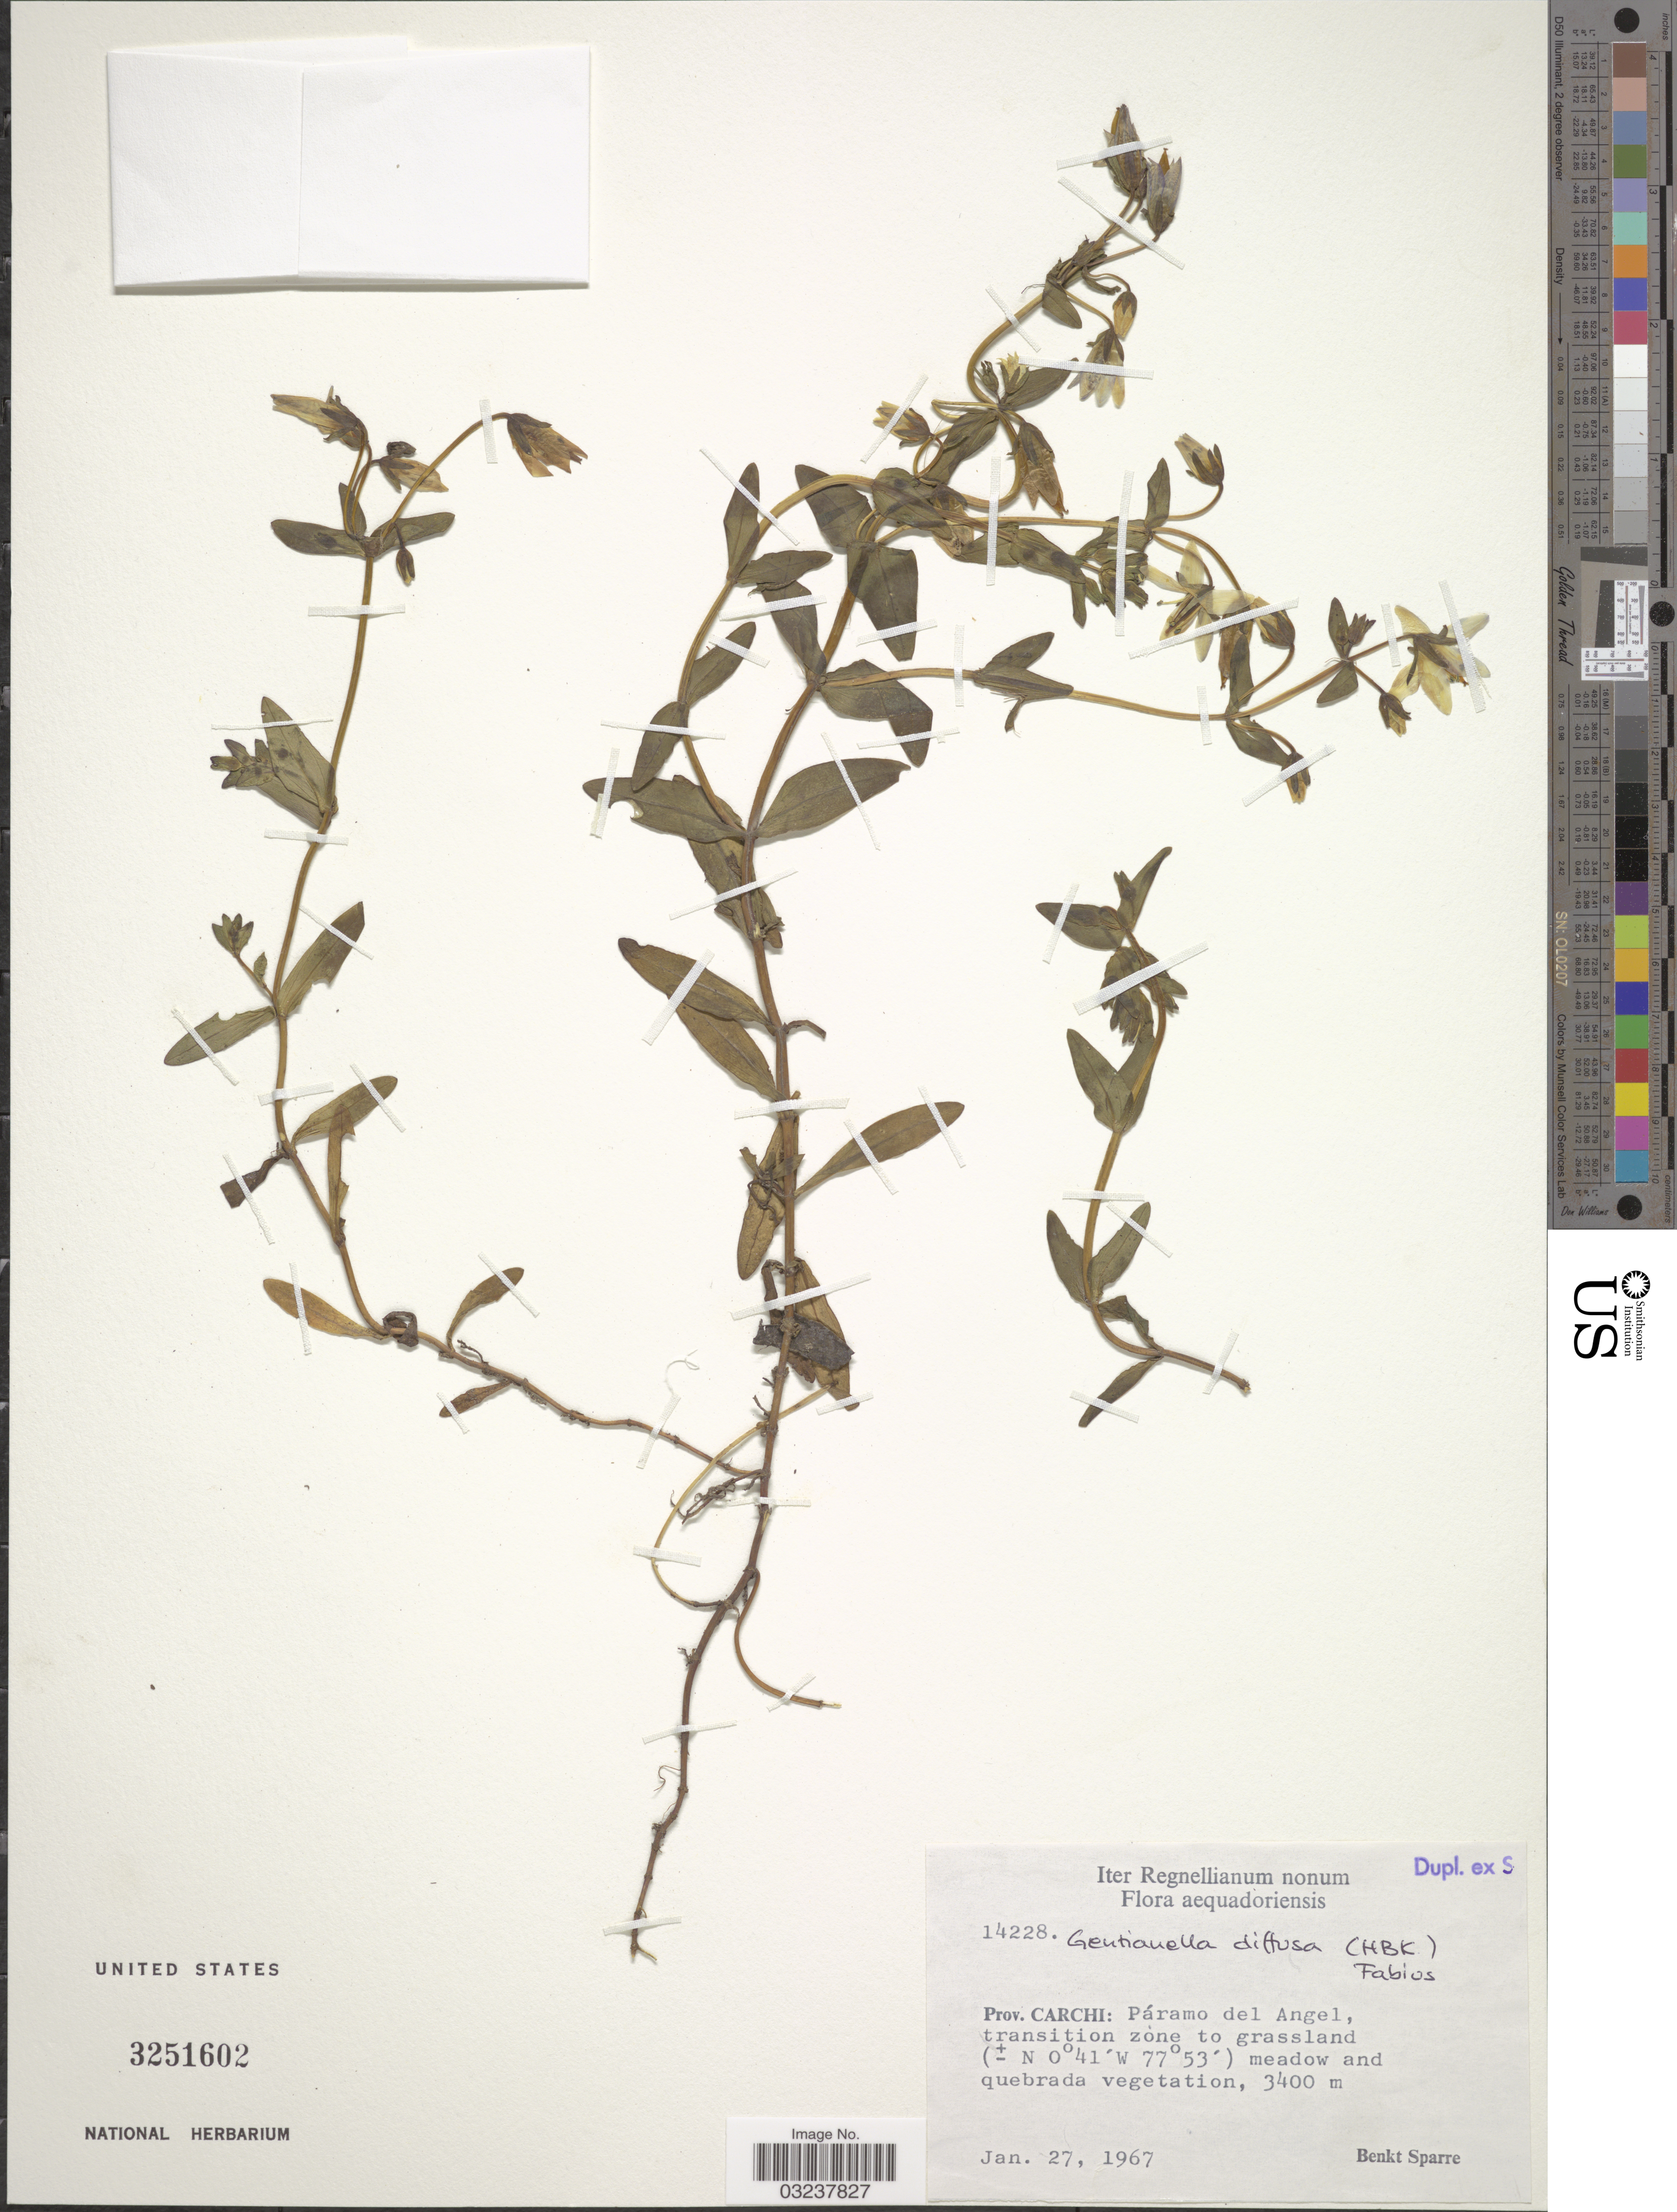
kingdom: Plantae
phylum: Tracheophyta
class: Magnoliopsida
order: Gentianales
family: Gentianaceae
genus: Gentianella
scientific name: Gentianella rapunculoides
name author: (Willd. ex Schult.) J.S. Pringle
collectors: B. Sparre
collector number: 14228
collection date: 1967-01-27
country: Ecuador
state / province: Carchi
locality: Páramo del Angel, transition zone to grassland.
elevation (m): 3400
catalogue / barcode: US 3251602